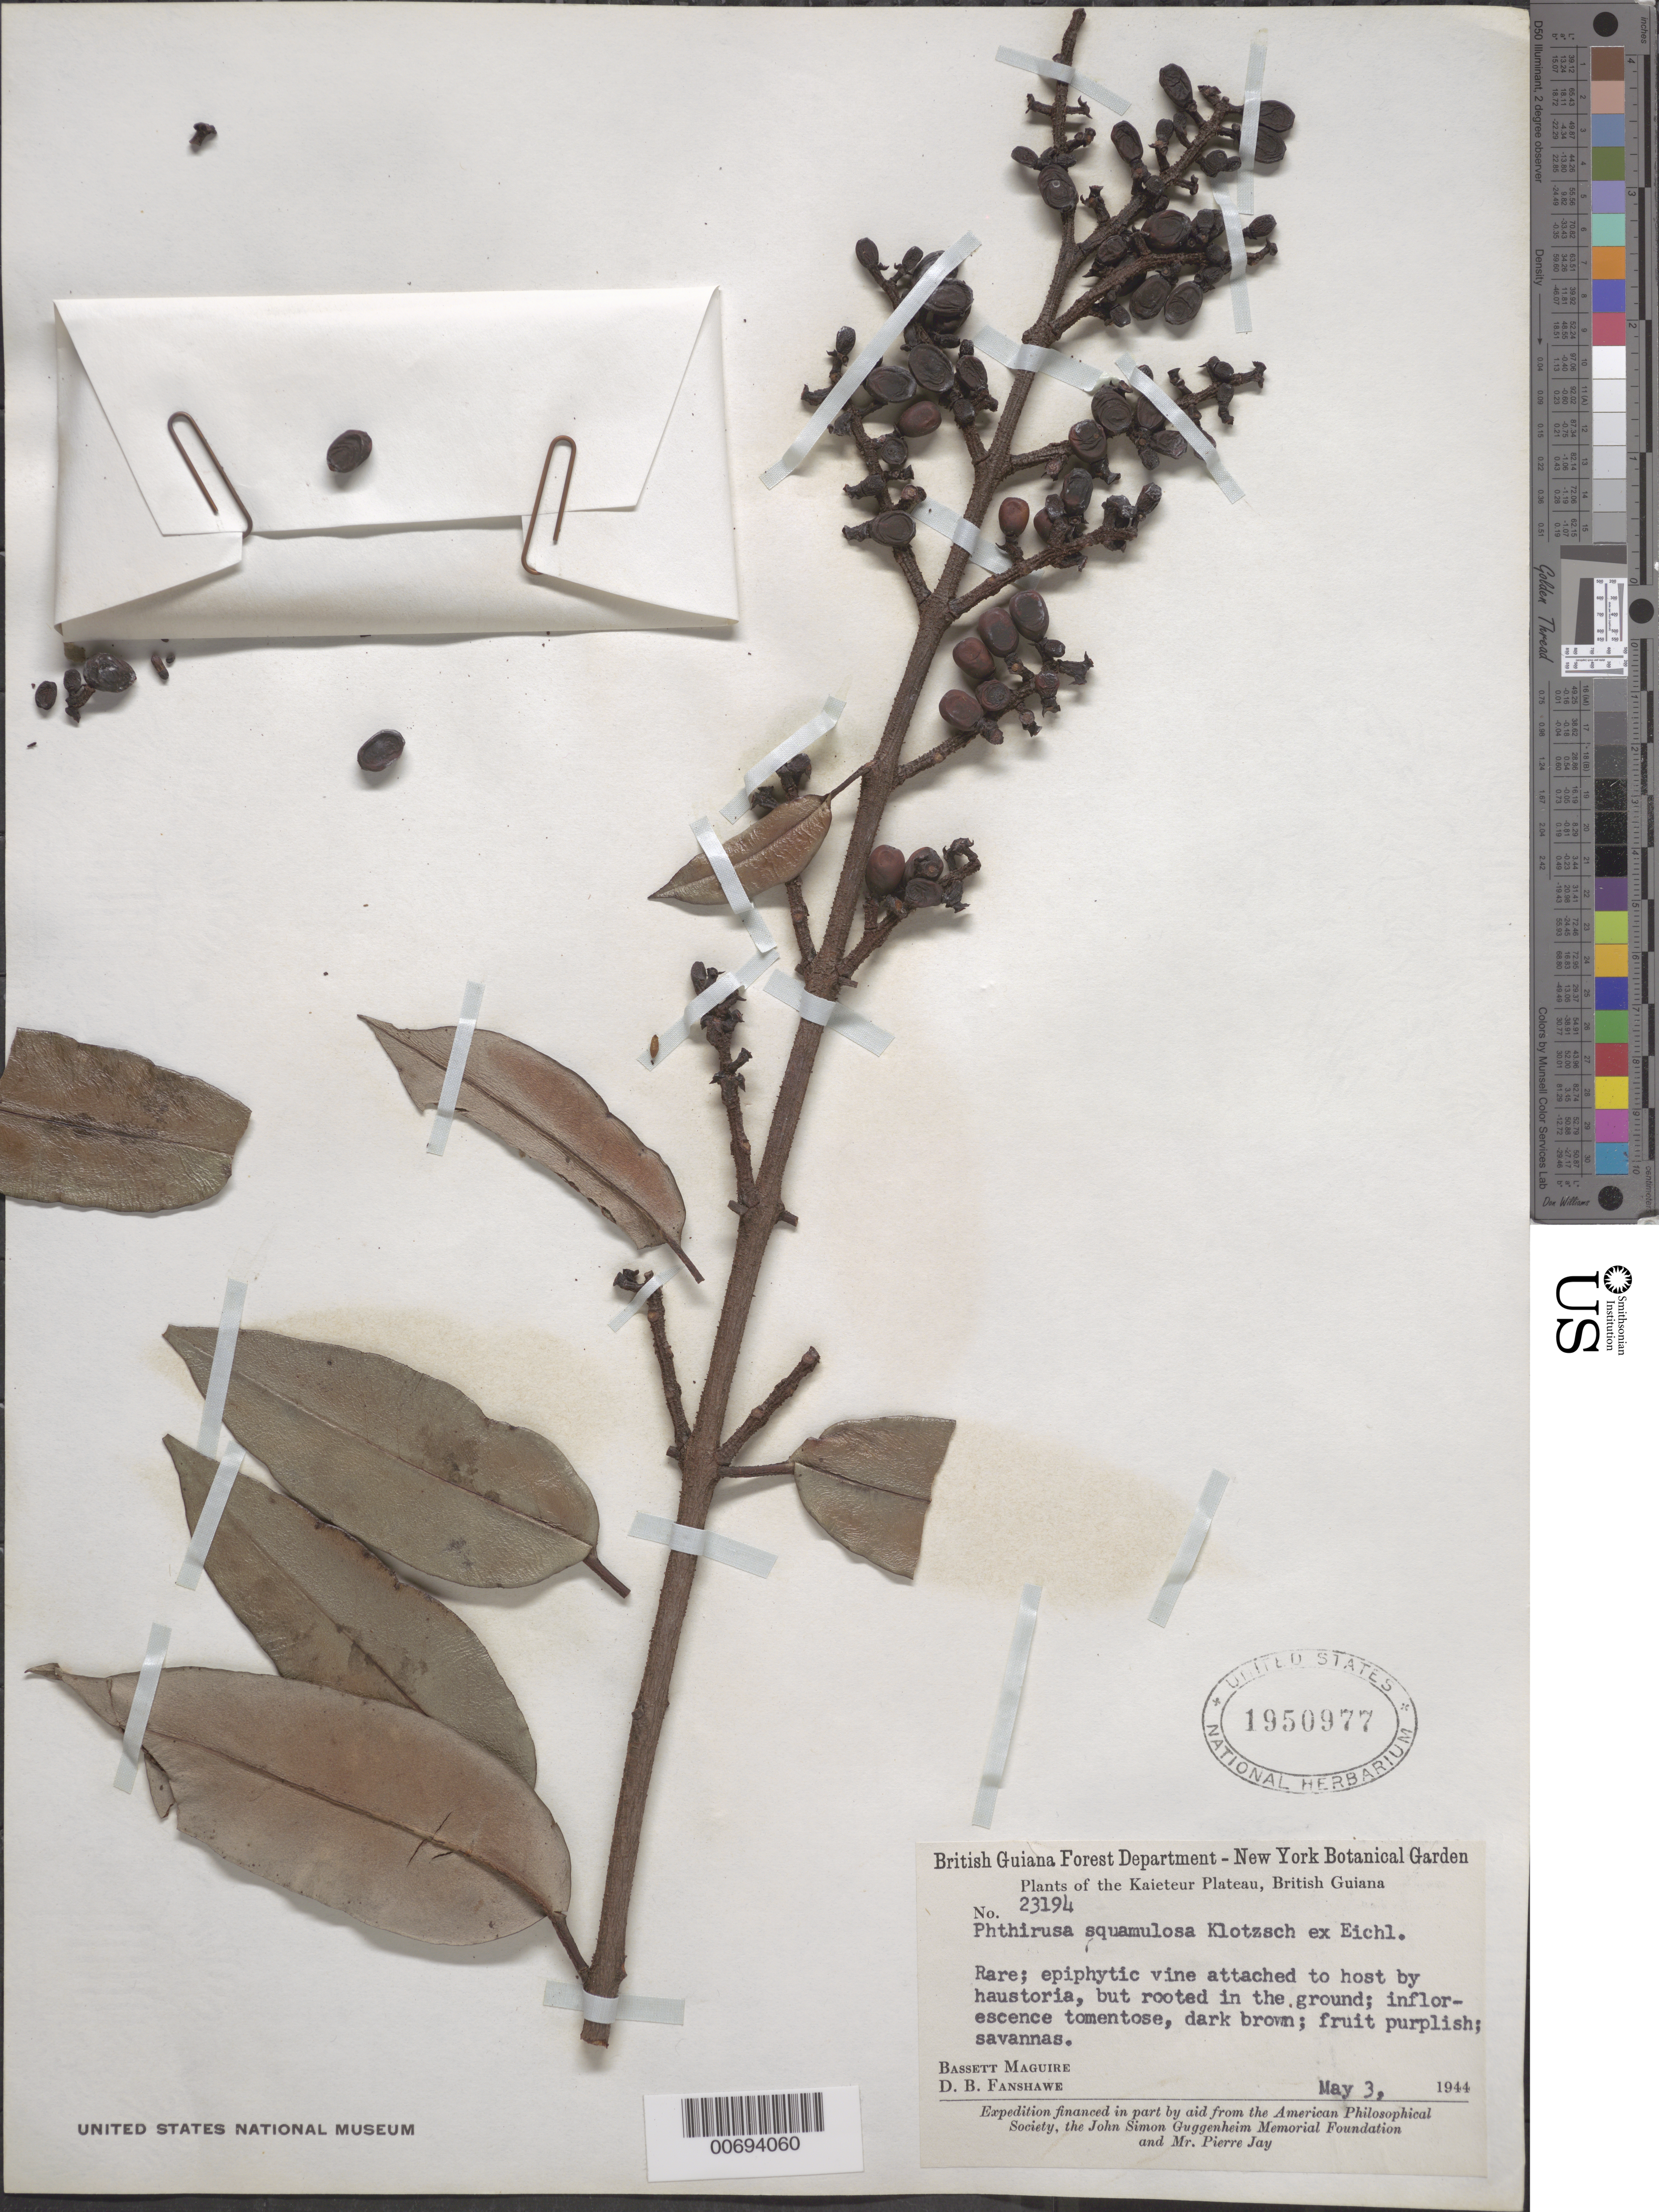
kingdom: Plantae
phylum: Tracheophyta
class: Magnoliopsida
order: Santalales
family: Loranthaceae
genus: Phthirusa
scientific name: Phthirusa squamulosa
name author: (Pohl) Klotzsch ex Eichler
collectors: B. Maguire & D. B. Fanshawe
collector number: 23194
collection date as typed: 3-May-44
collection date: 1944-05-03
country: Guyana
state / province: Potaro-Siparuni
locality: Kaieteur Plateau, Potaro River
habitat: Savannas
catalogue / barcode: US 1950977